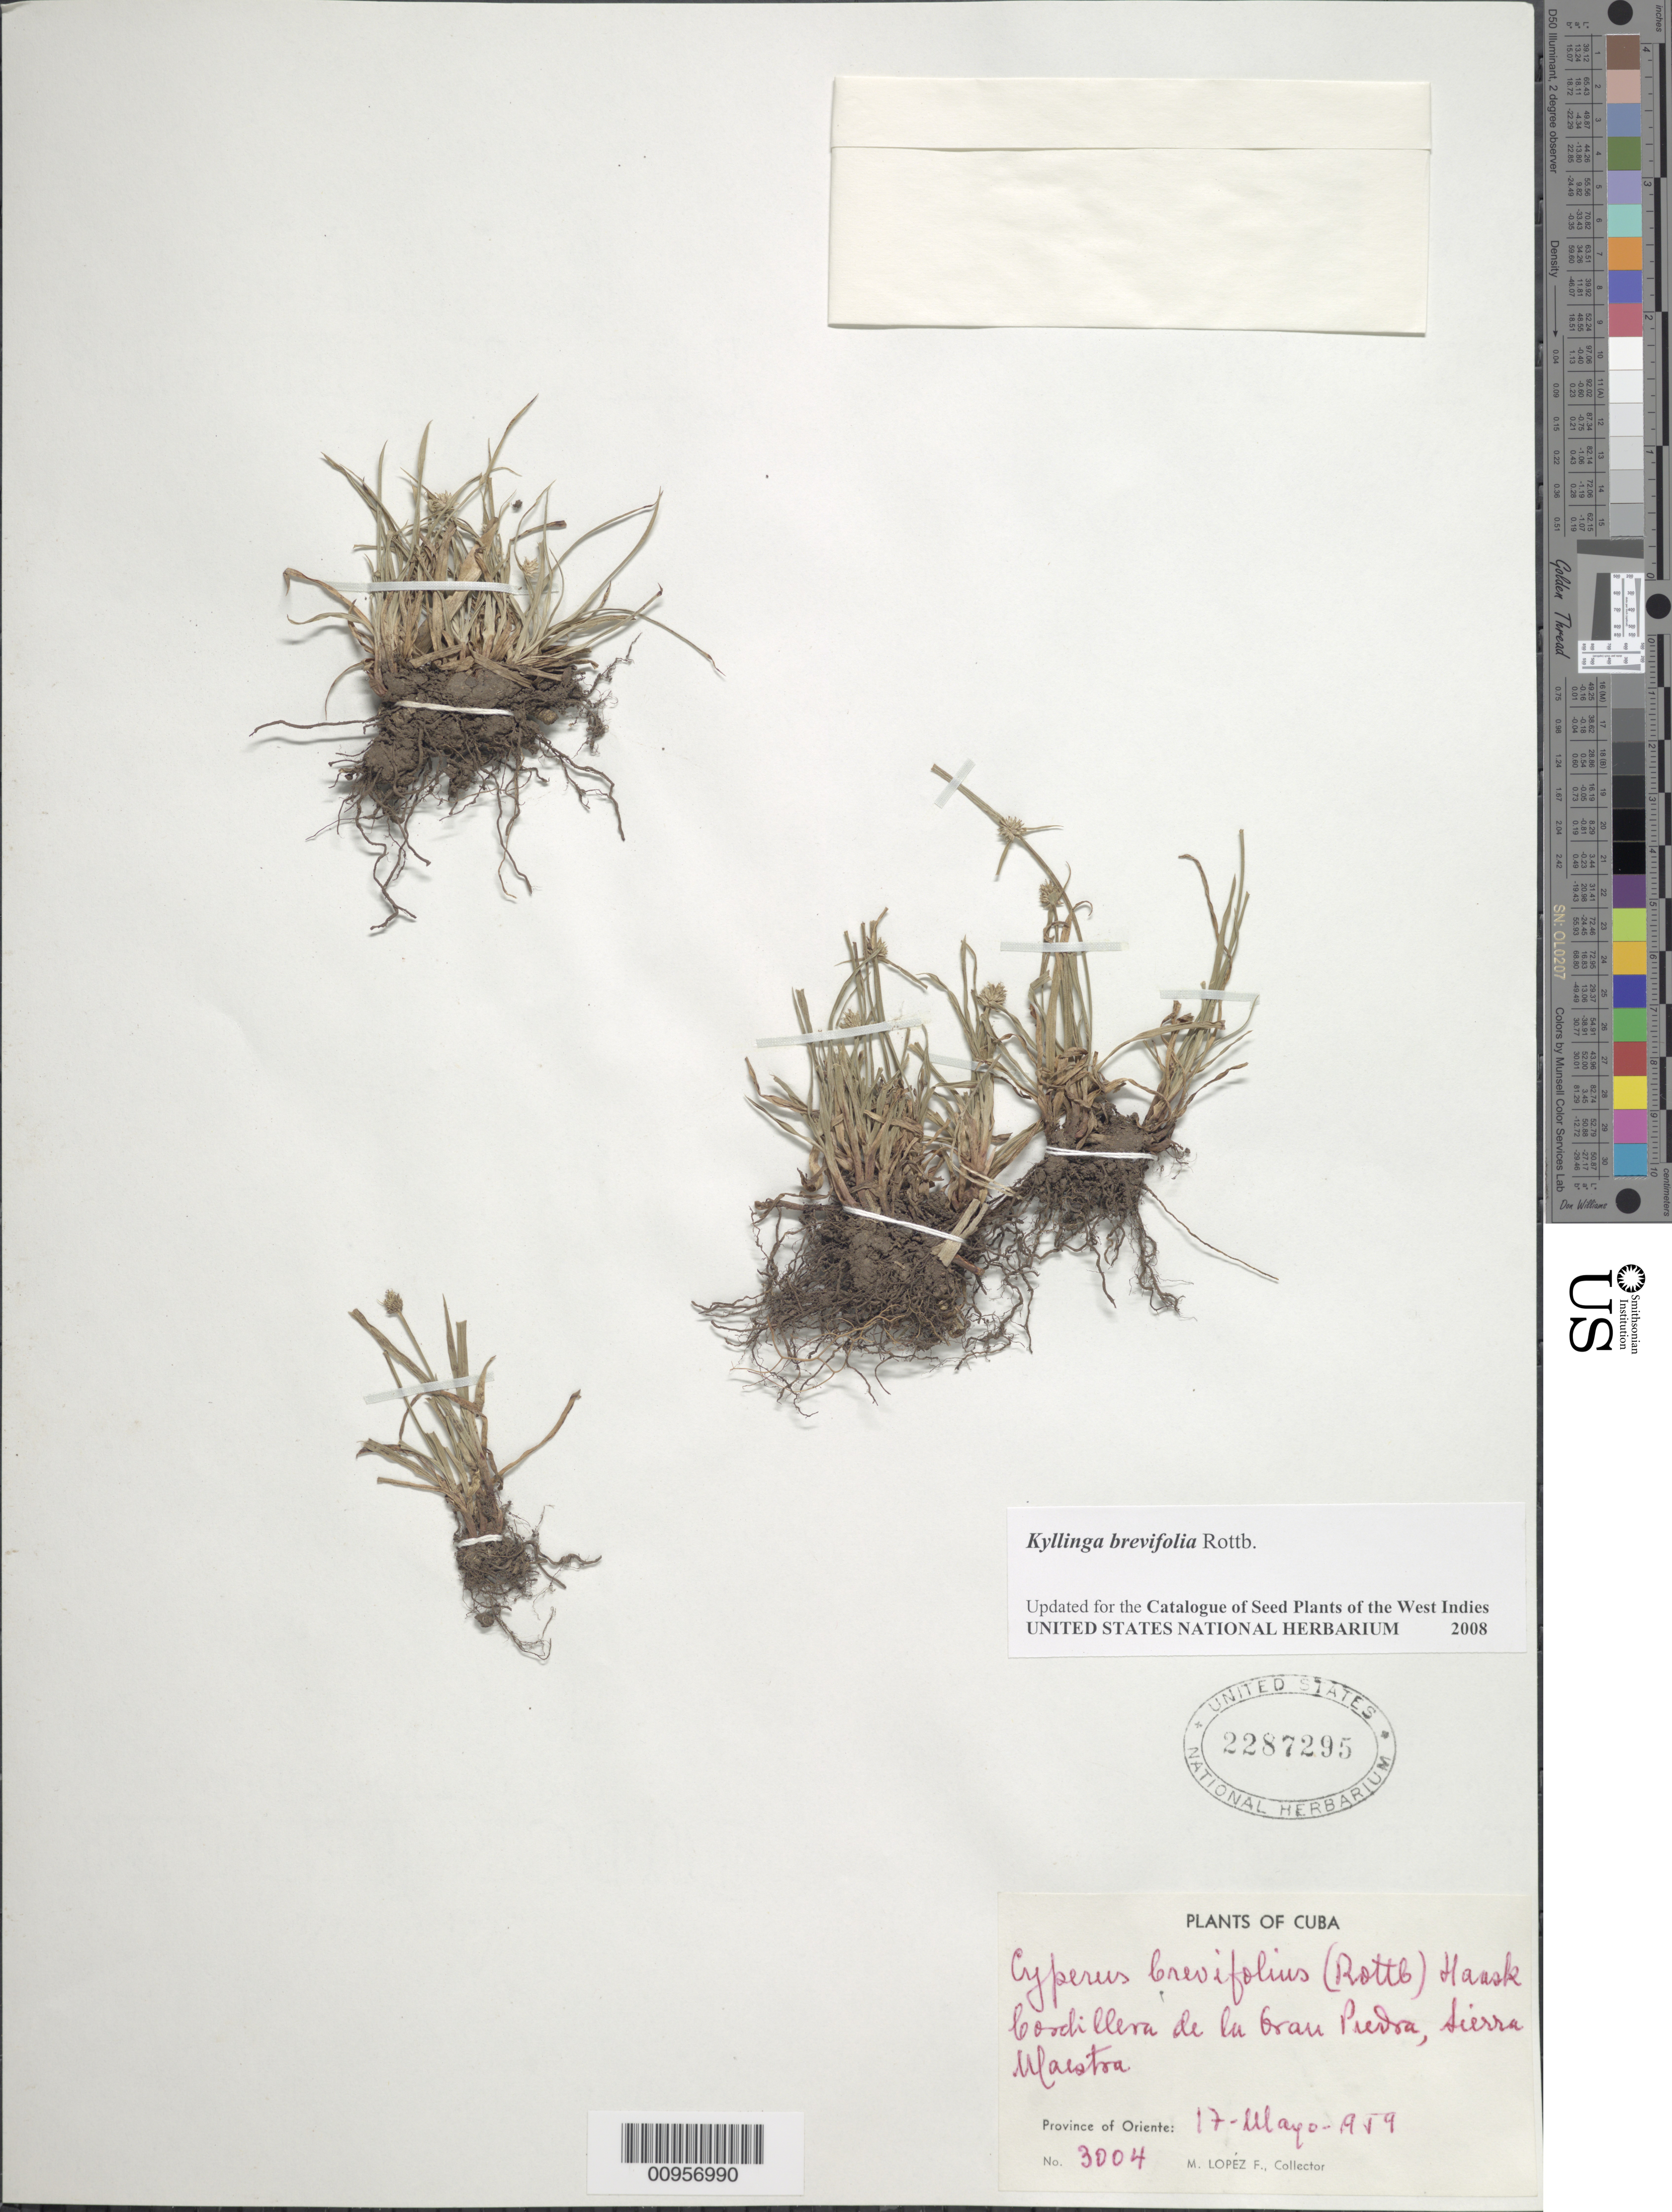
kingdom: Plantae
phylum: Tracheophyta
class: Liliopsida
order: Poales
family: Cyperaceae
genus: Cyperus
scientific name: Cyperus brevifolius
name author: (Rottb.) Hassk.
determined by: Strong, M. T., (US), Smithsonian Institution - National Museum of Natural History (UNITED STATES)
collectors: M. López Figueiras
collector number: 3004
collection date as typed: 17 May 1959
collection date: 1959-05-17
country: Cuba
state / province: Oriente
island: Cuba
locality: Cordillera de la Gran Piedra, Sierra Maestra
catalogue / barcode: US 2287295